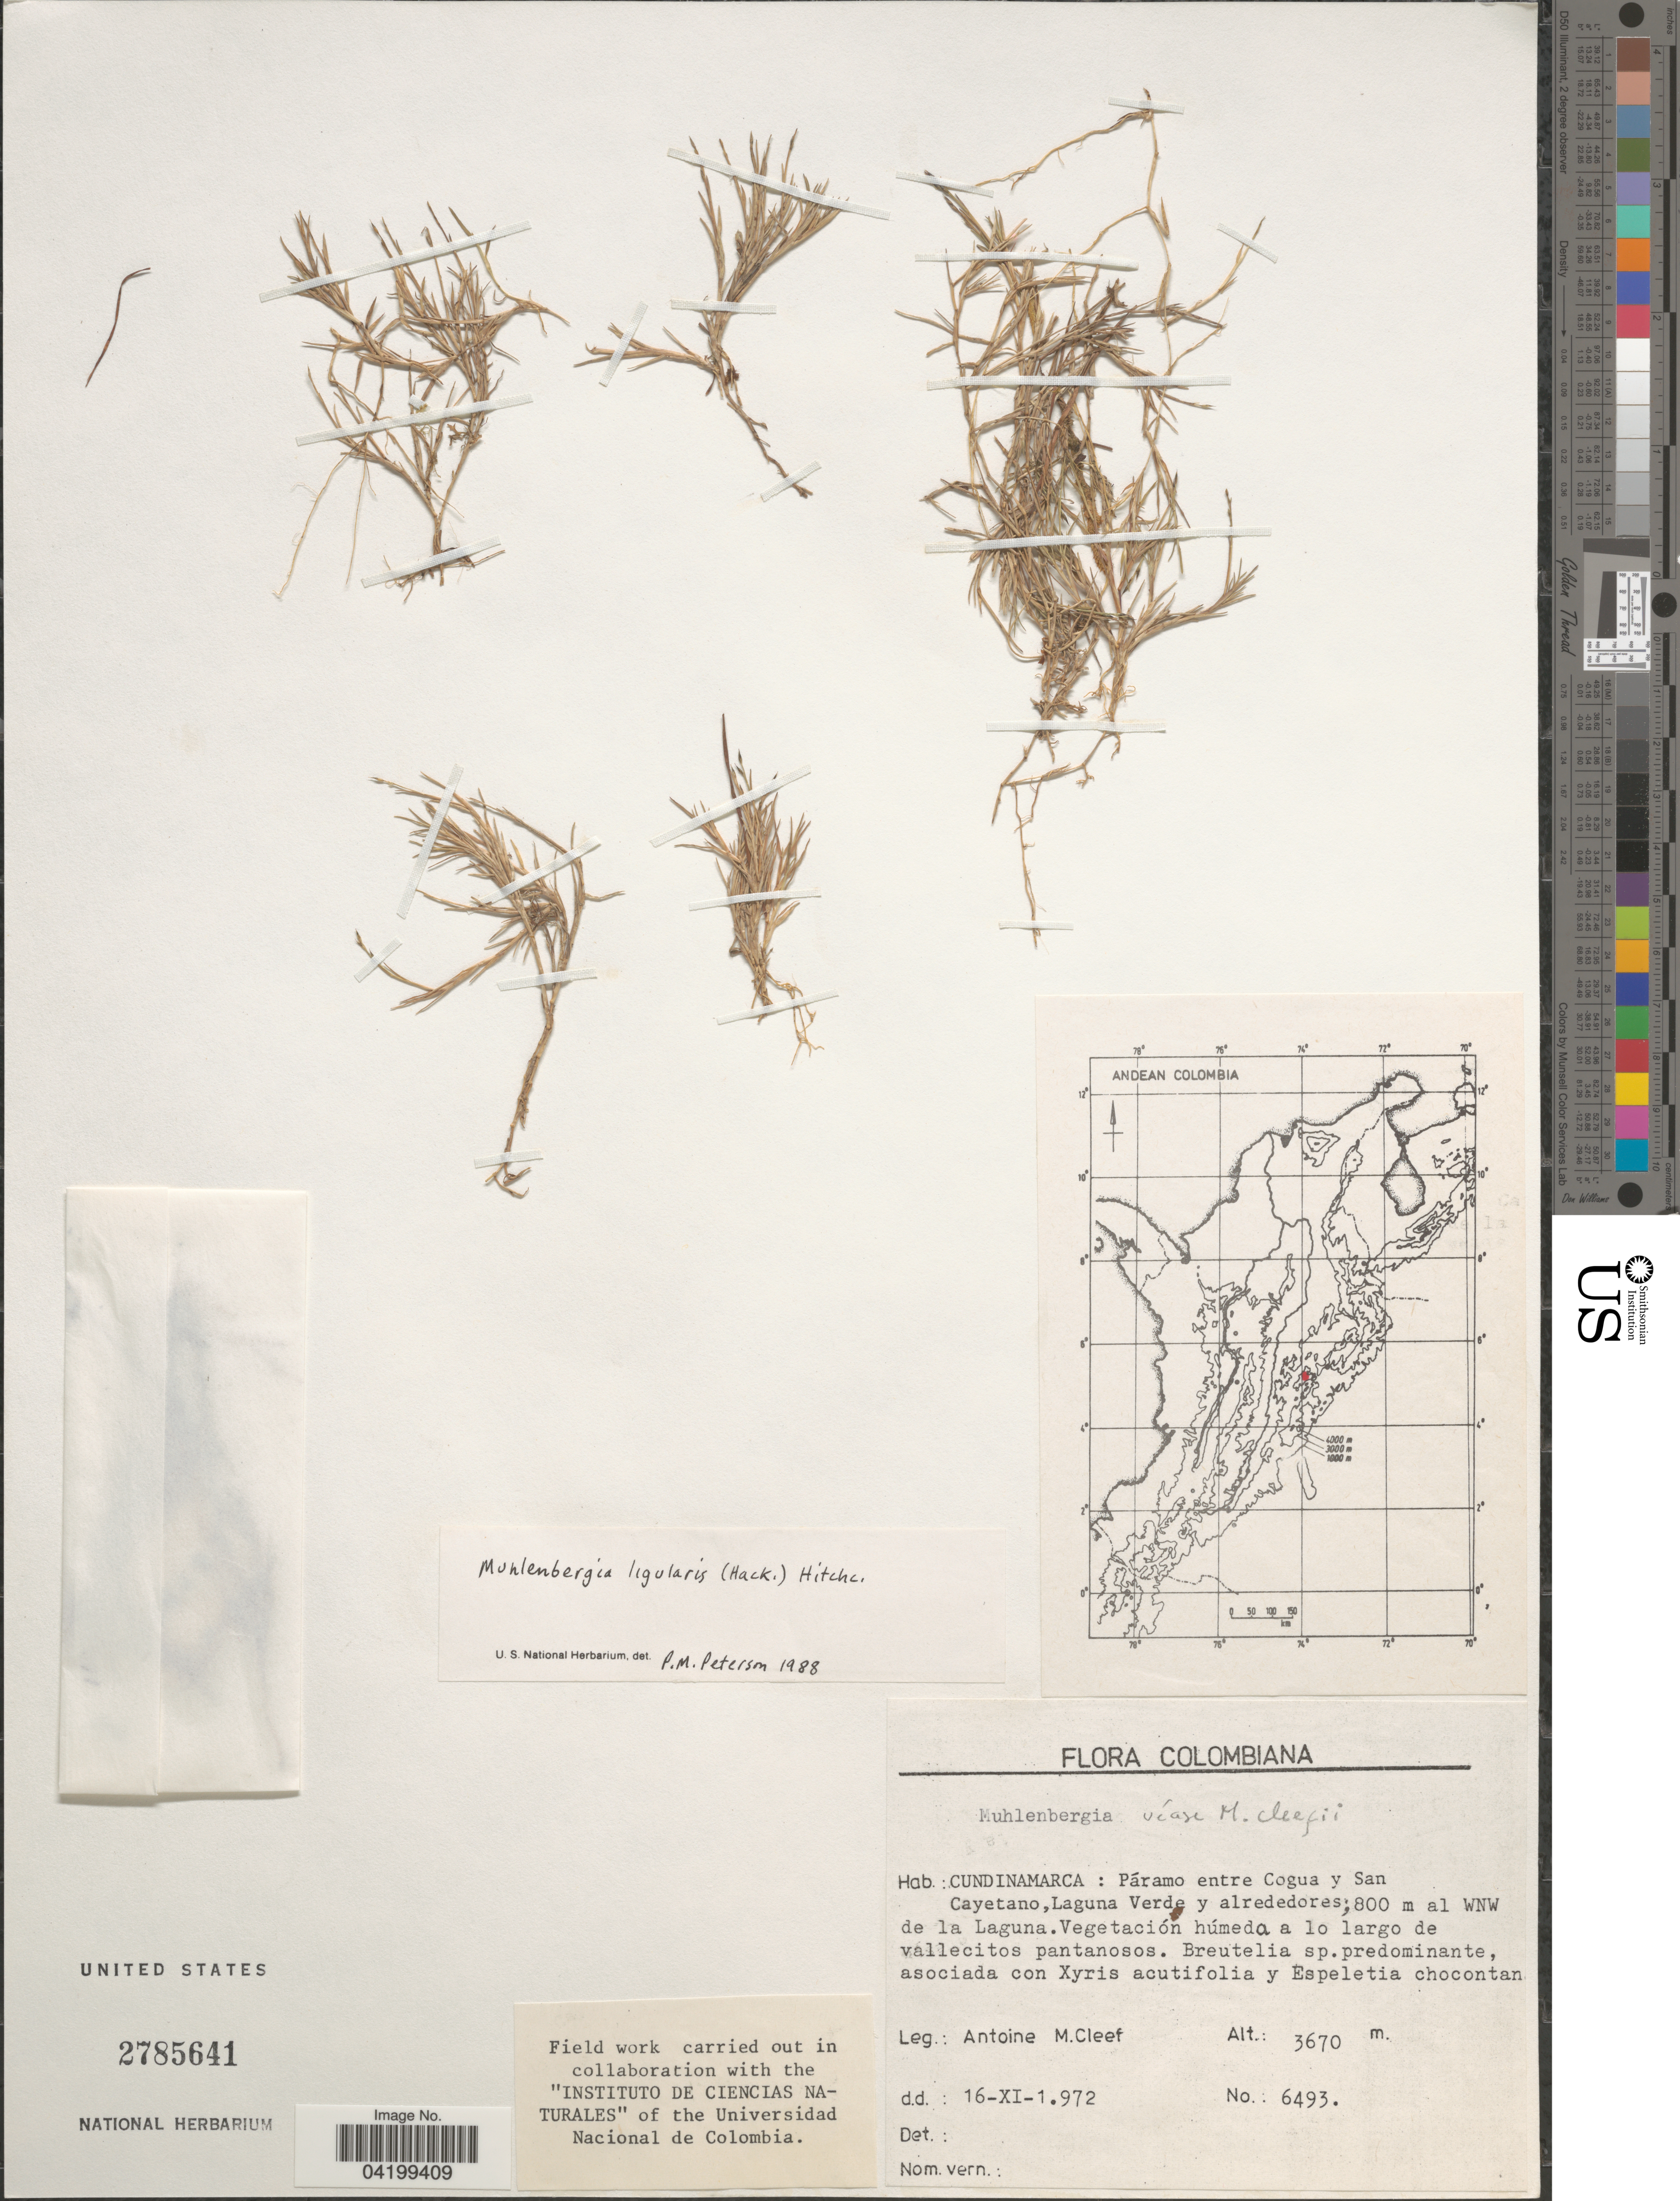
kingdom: Plantae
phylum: Tracheophyta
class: Liliopsida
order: Poales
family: Poaceae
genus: Muhlenbergia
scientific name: Muhlenbergia ligularis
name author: (Hack.) Hitchc.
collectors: A. M. Cleef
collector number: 6493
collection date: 1972-11-16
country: Colombia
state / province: Cundinamarca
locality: Páramo entre Cogua y San Cayetano,Laguna Verde y alrededores;800 m al WNW de la Laguna.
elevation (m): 3670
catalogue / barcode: US 2785641